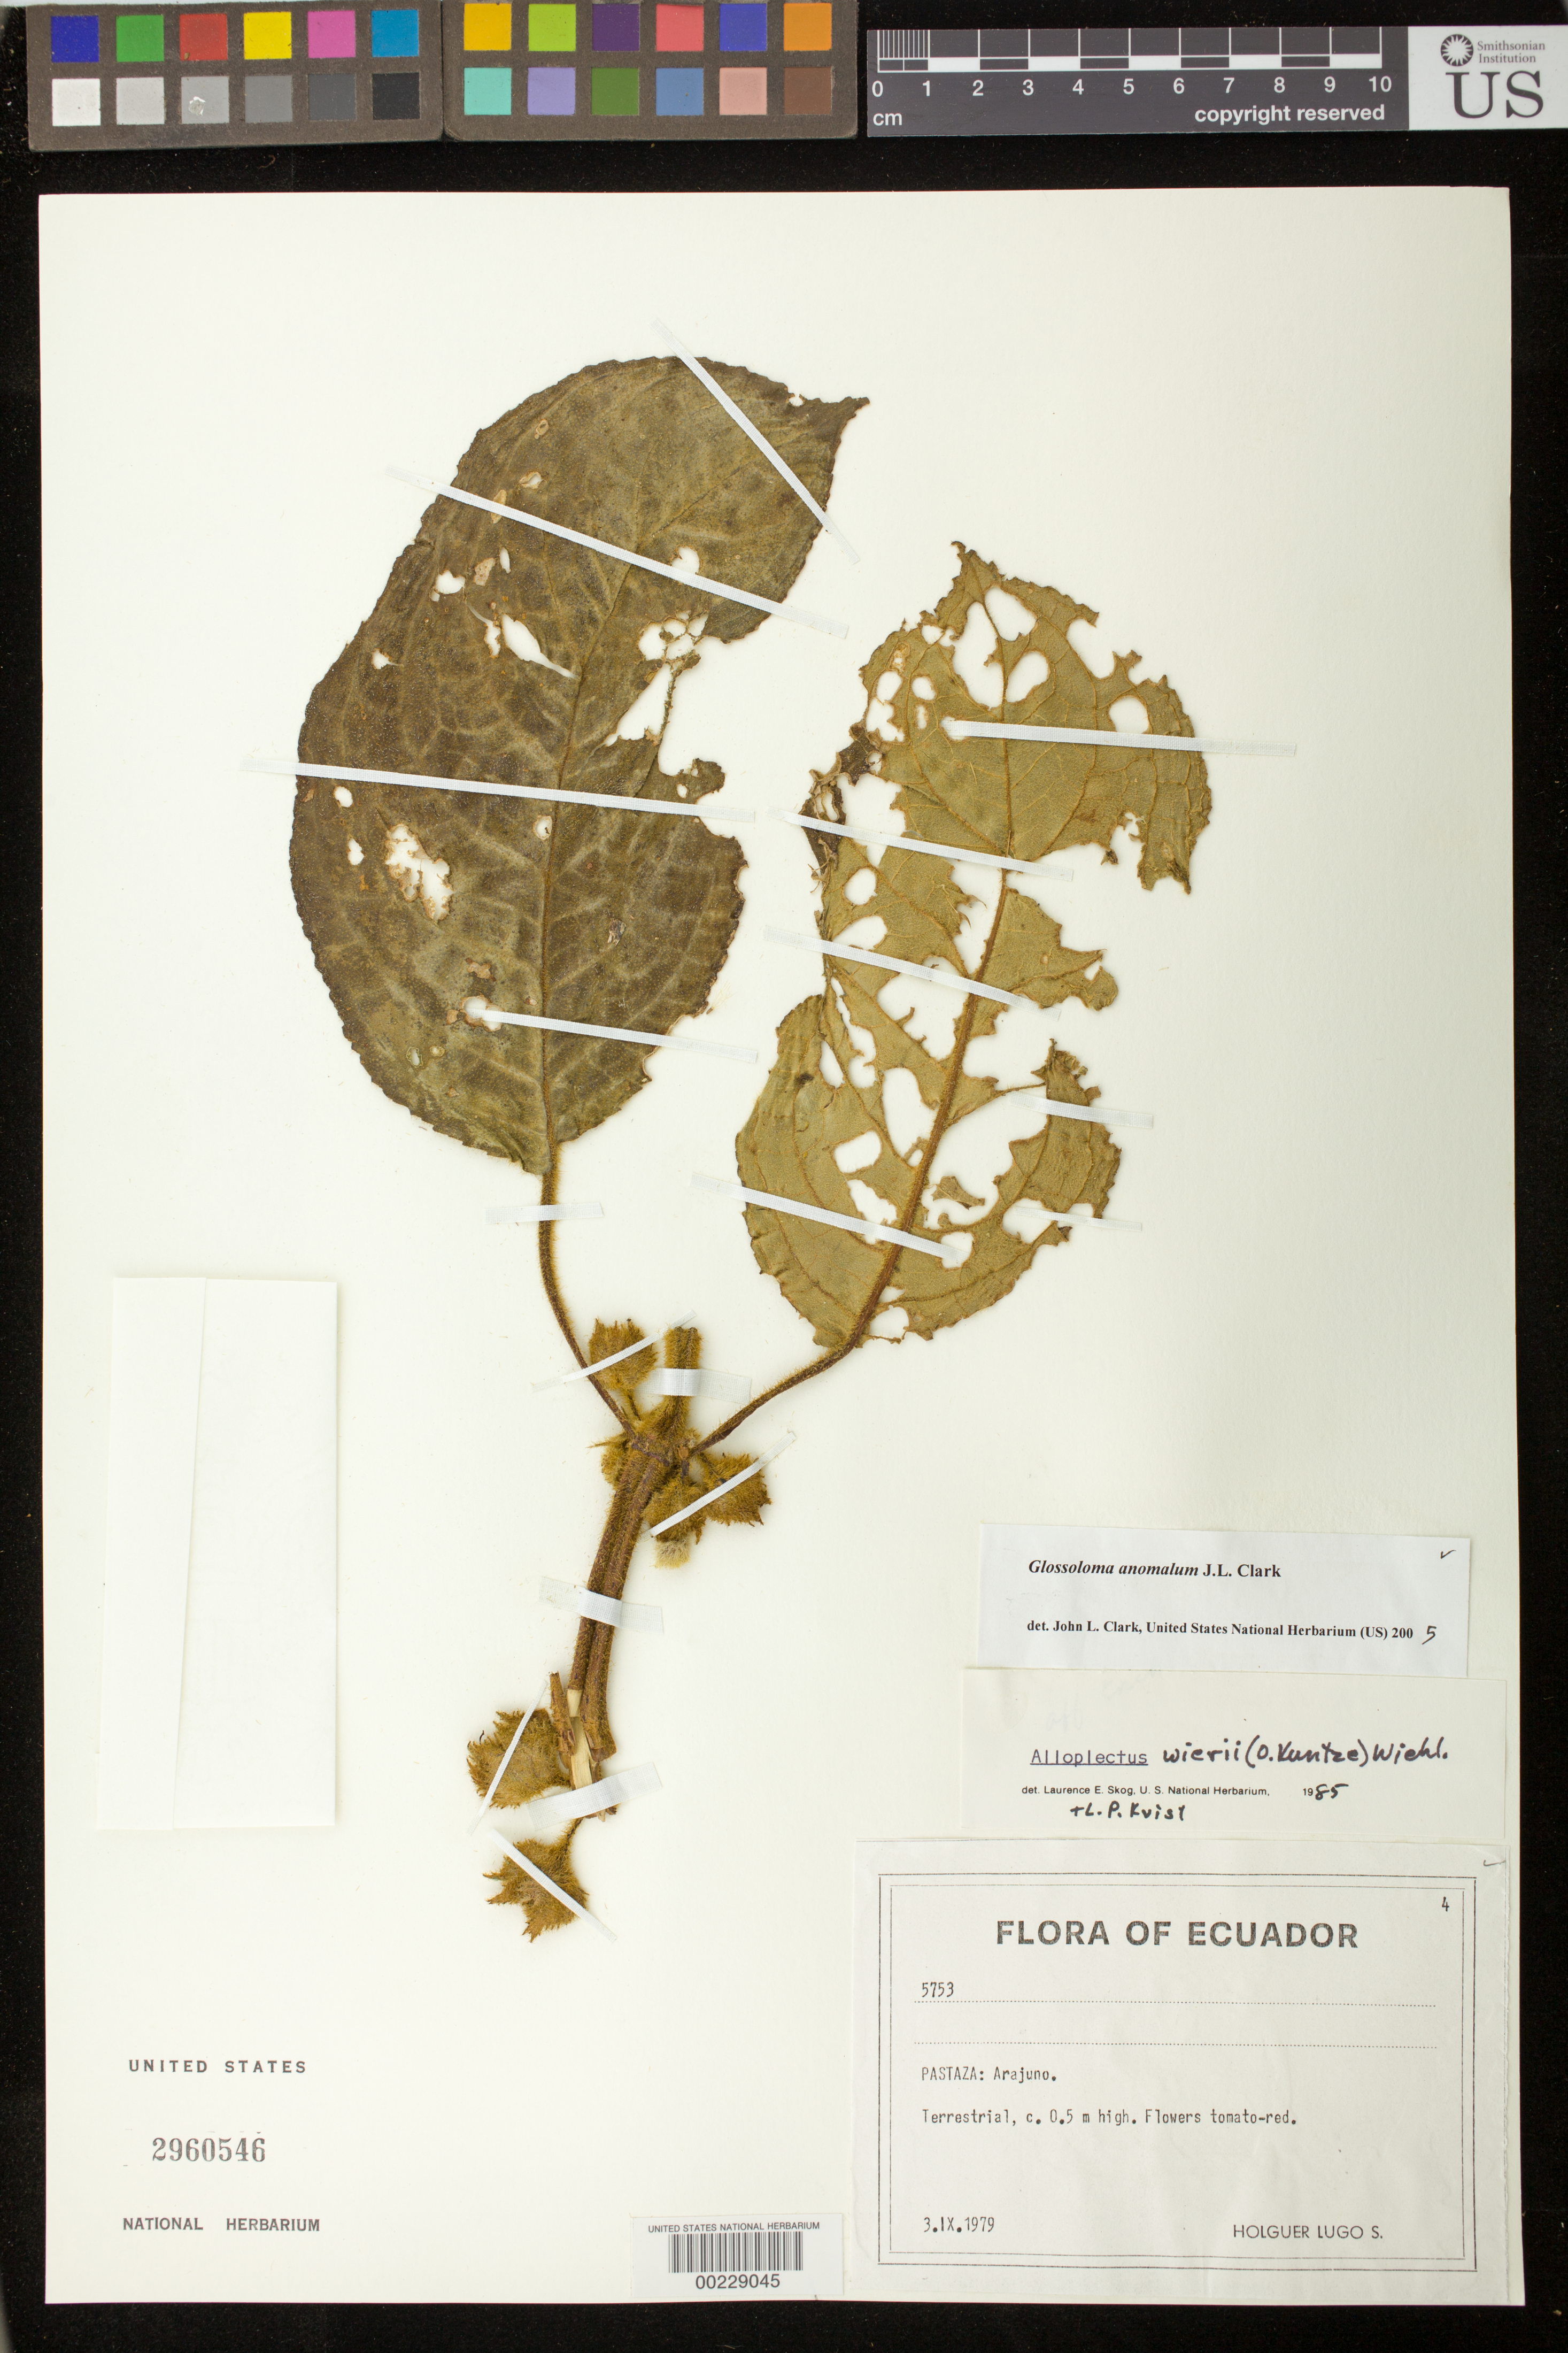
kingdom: Plantae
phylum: Tracheophyta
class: Magnoliopsida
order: Lamiales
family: Gesneriaceae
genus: Glossoloma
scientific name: Glossoloma anomalum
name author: J.L. Clark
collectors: H. Lugo S.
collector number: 5753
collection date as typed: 03 Sep 1979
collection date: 1979-09-03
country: Ecuador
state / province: Pastaza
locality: Arajuno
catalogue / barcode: US 2960546